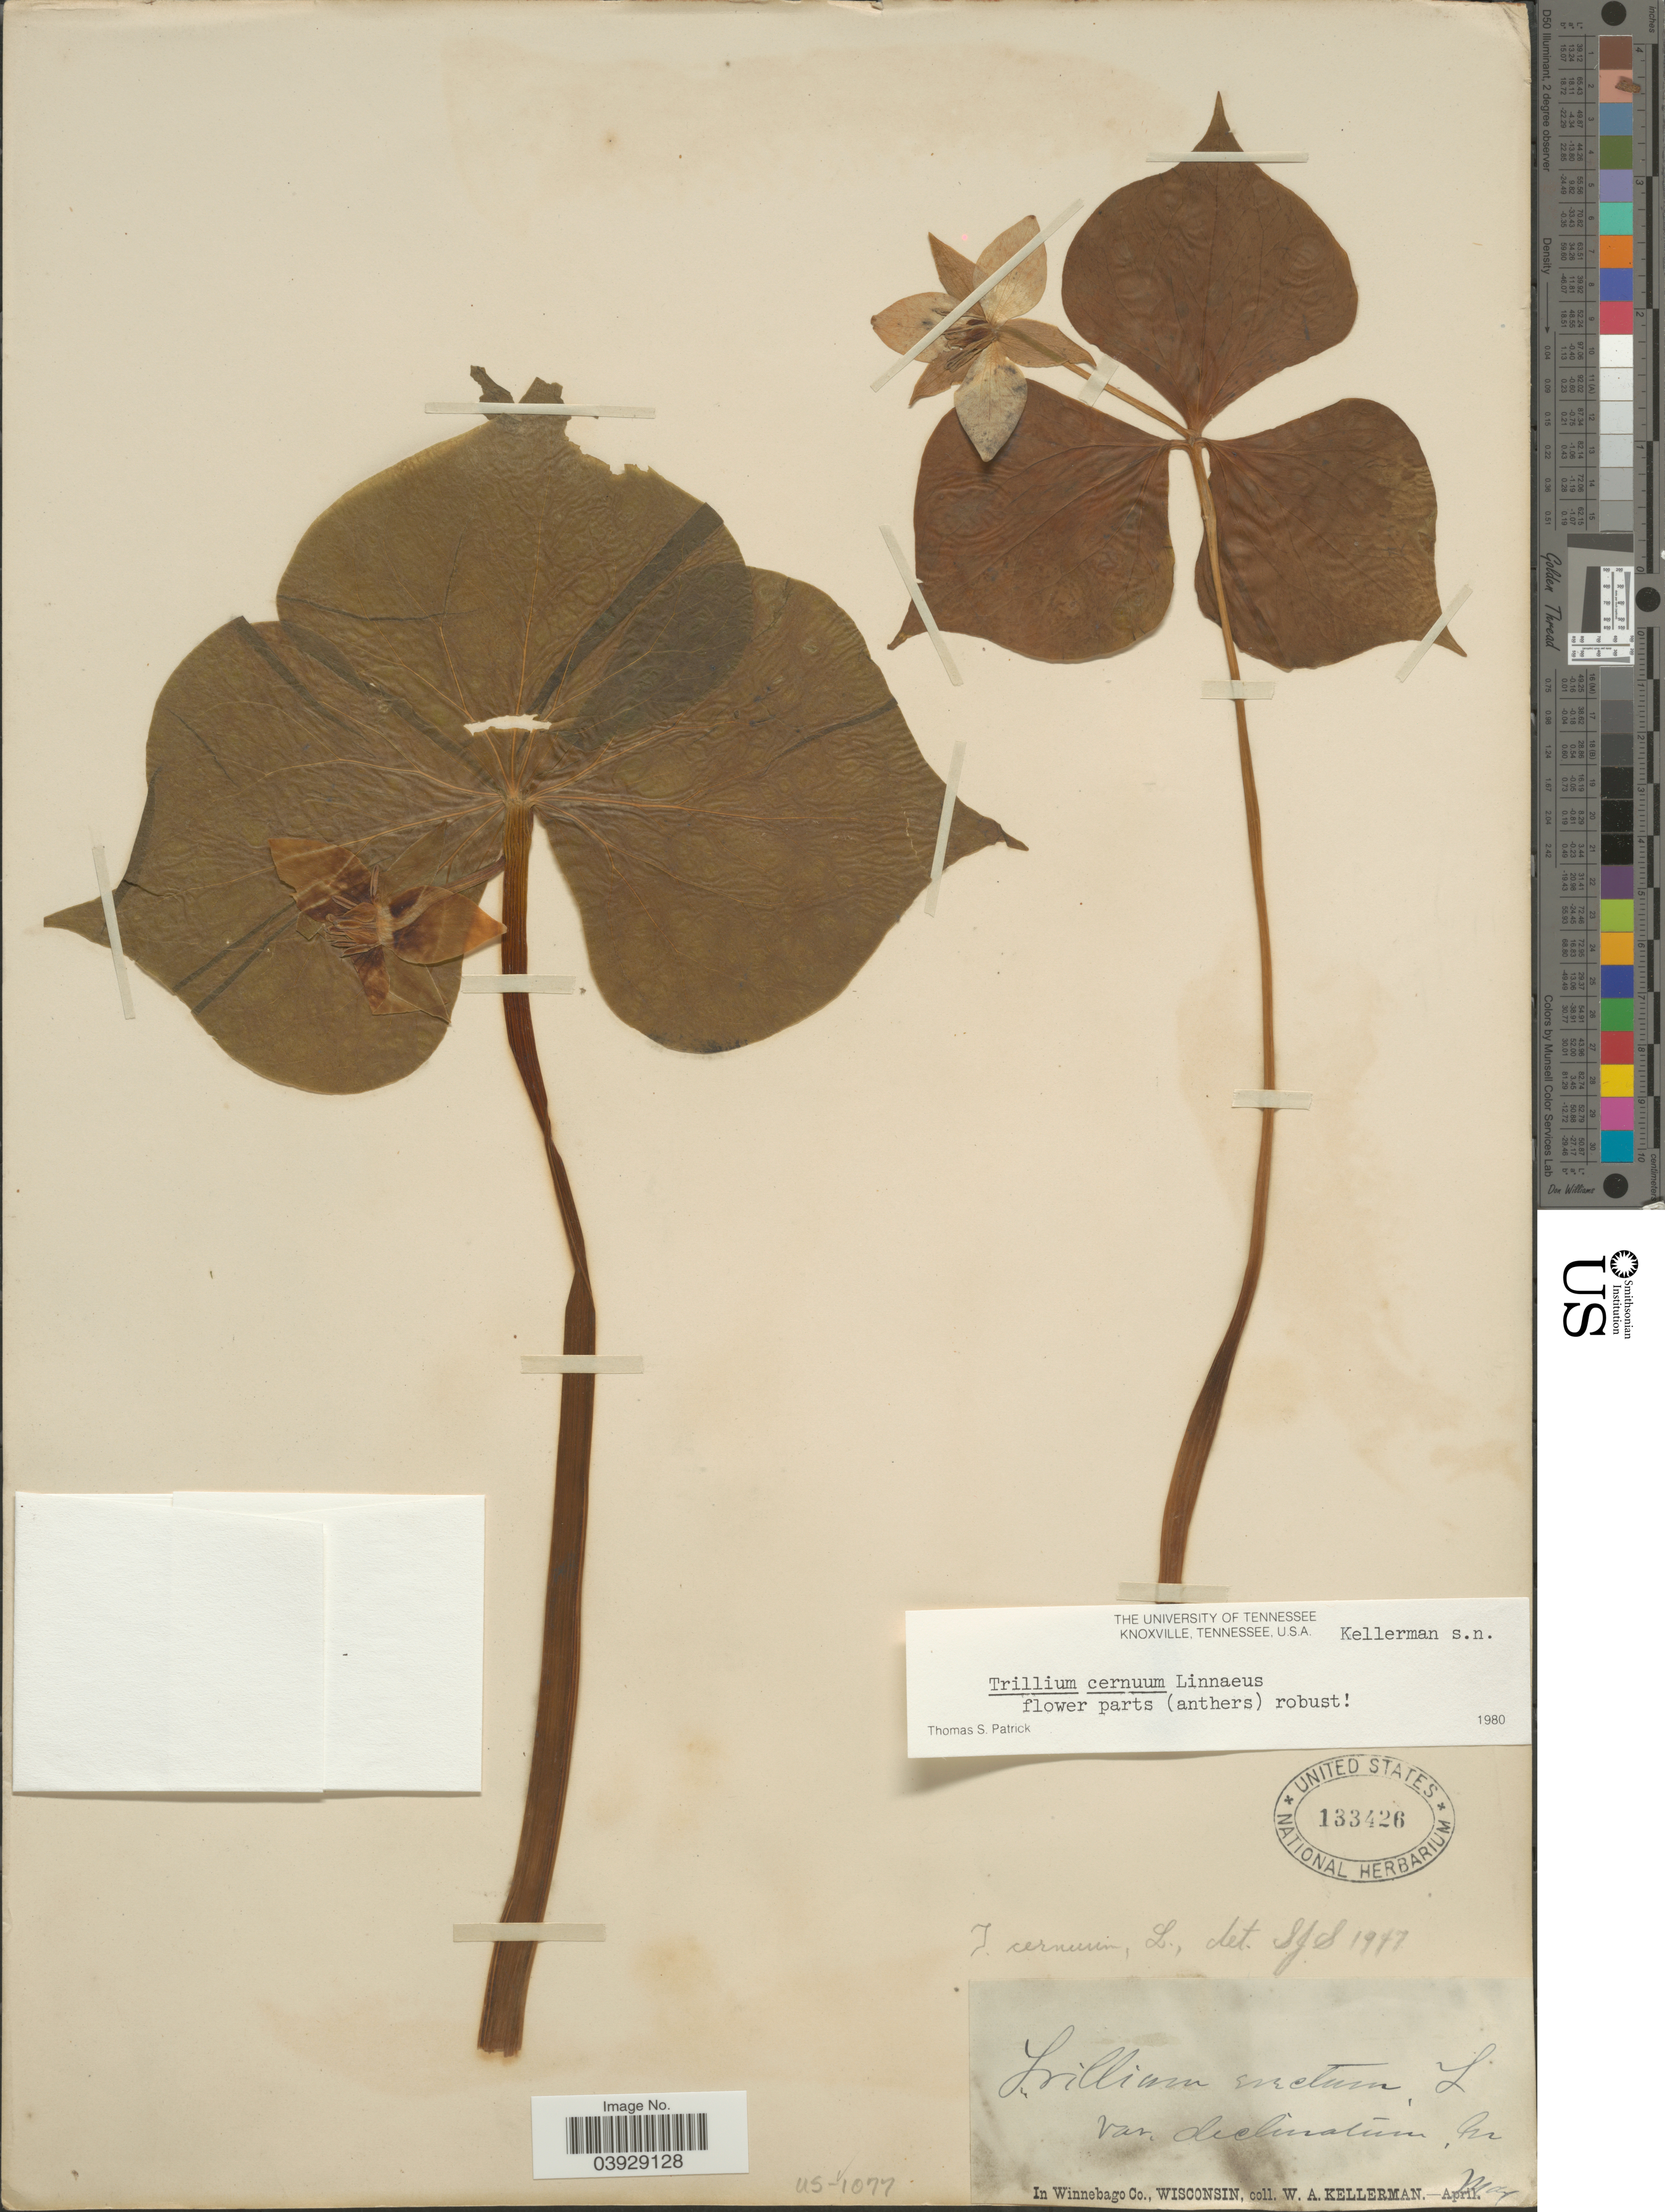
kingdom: Plantae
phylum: Tracheophyta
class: Liliopsida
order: Liliales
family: Melanthiaceae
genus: Trillium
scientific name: Trillium cernuum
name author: L.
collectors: W. Kellerman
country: United States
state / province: Wisconsin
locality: In Winnebago Co.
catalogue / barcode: US 133426